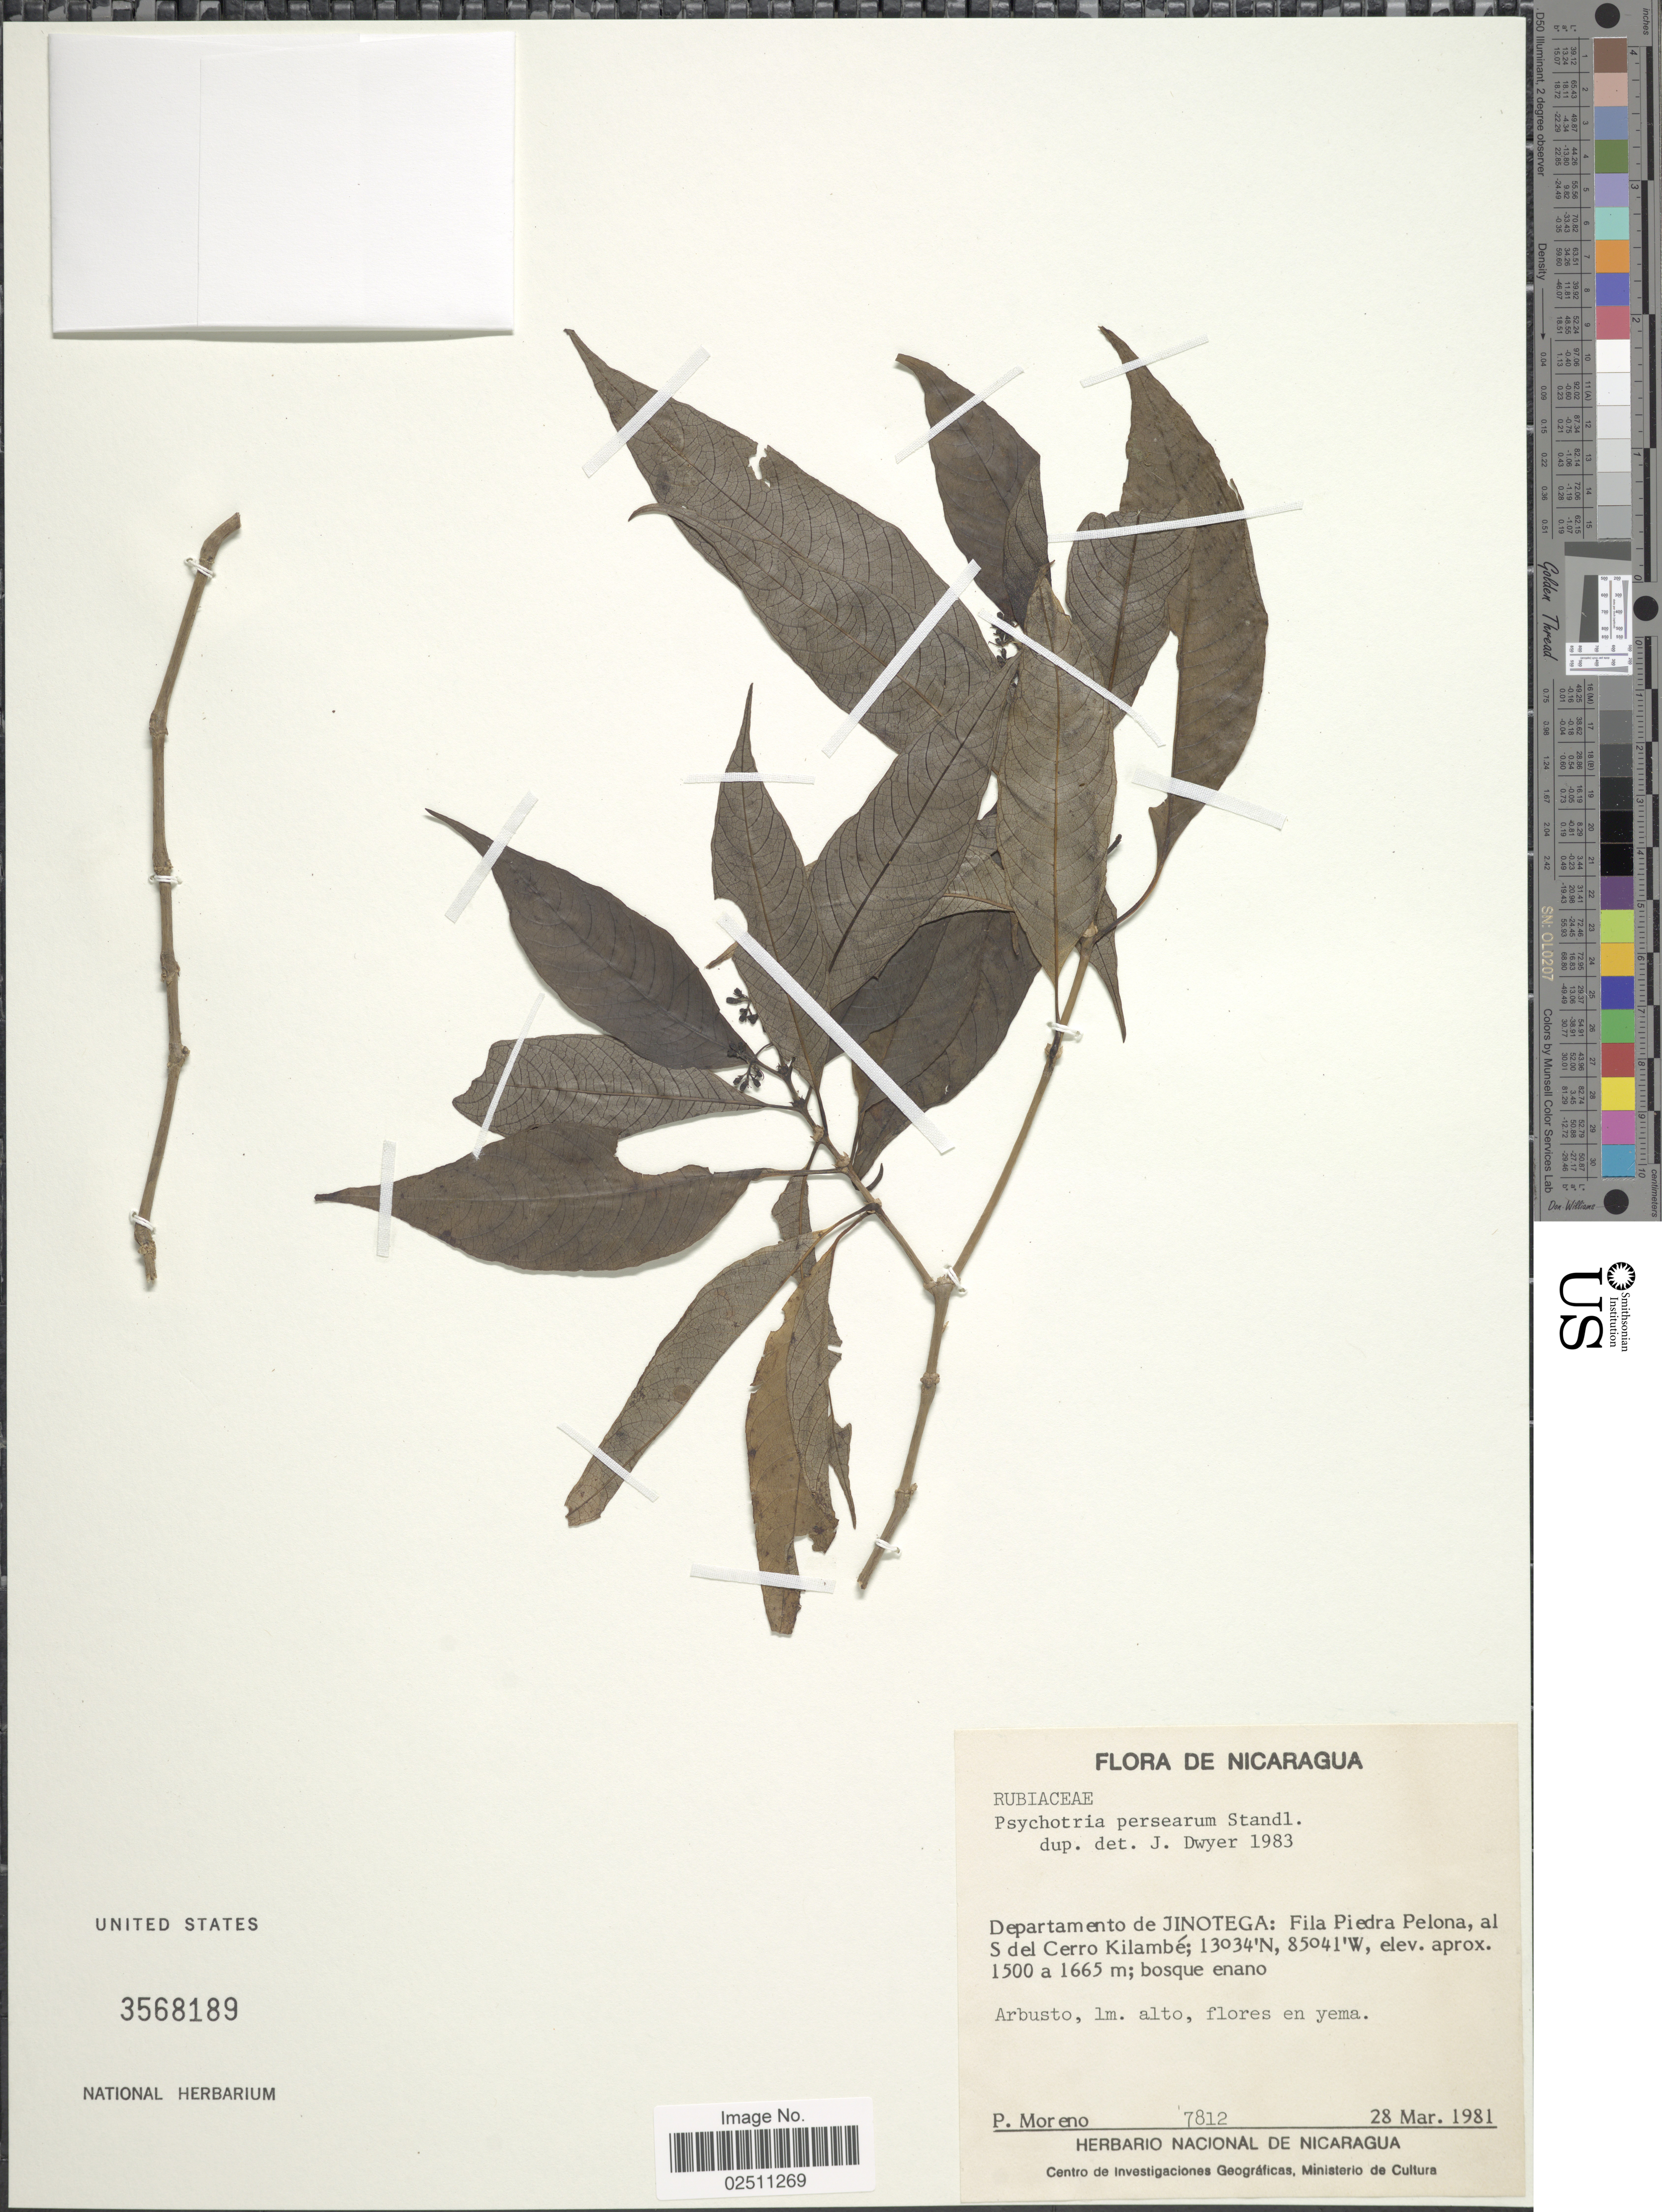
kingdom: Plantae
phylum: Tracheophyta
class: Magnoliopsida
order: Gentianales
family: Rubiaceae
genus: Psychotria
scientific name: Psychotria persearum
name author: Standl.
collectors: P. Moreno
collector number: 7812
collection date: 1981-03-28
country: Nicaragua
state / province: Jinotega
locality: Fila Piedra Pelona, al S del Cerro Kilambe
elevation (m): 1500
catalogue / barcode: US 3568189